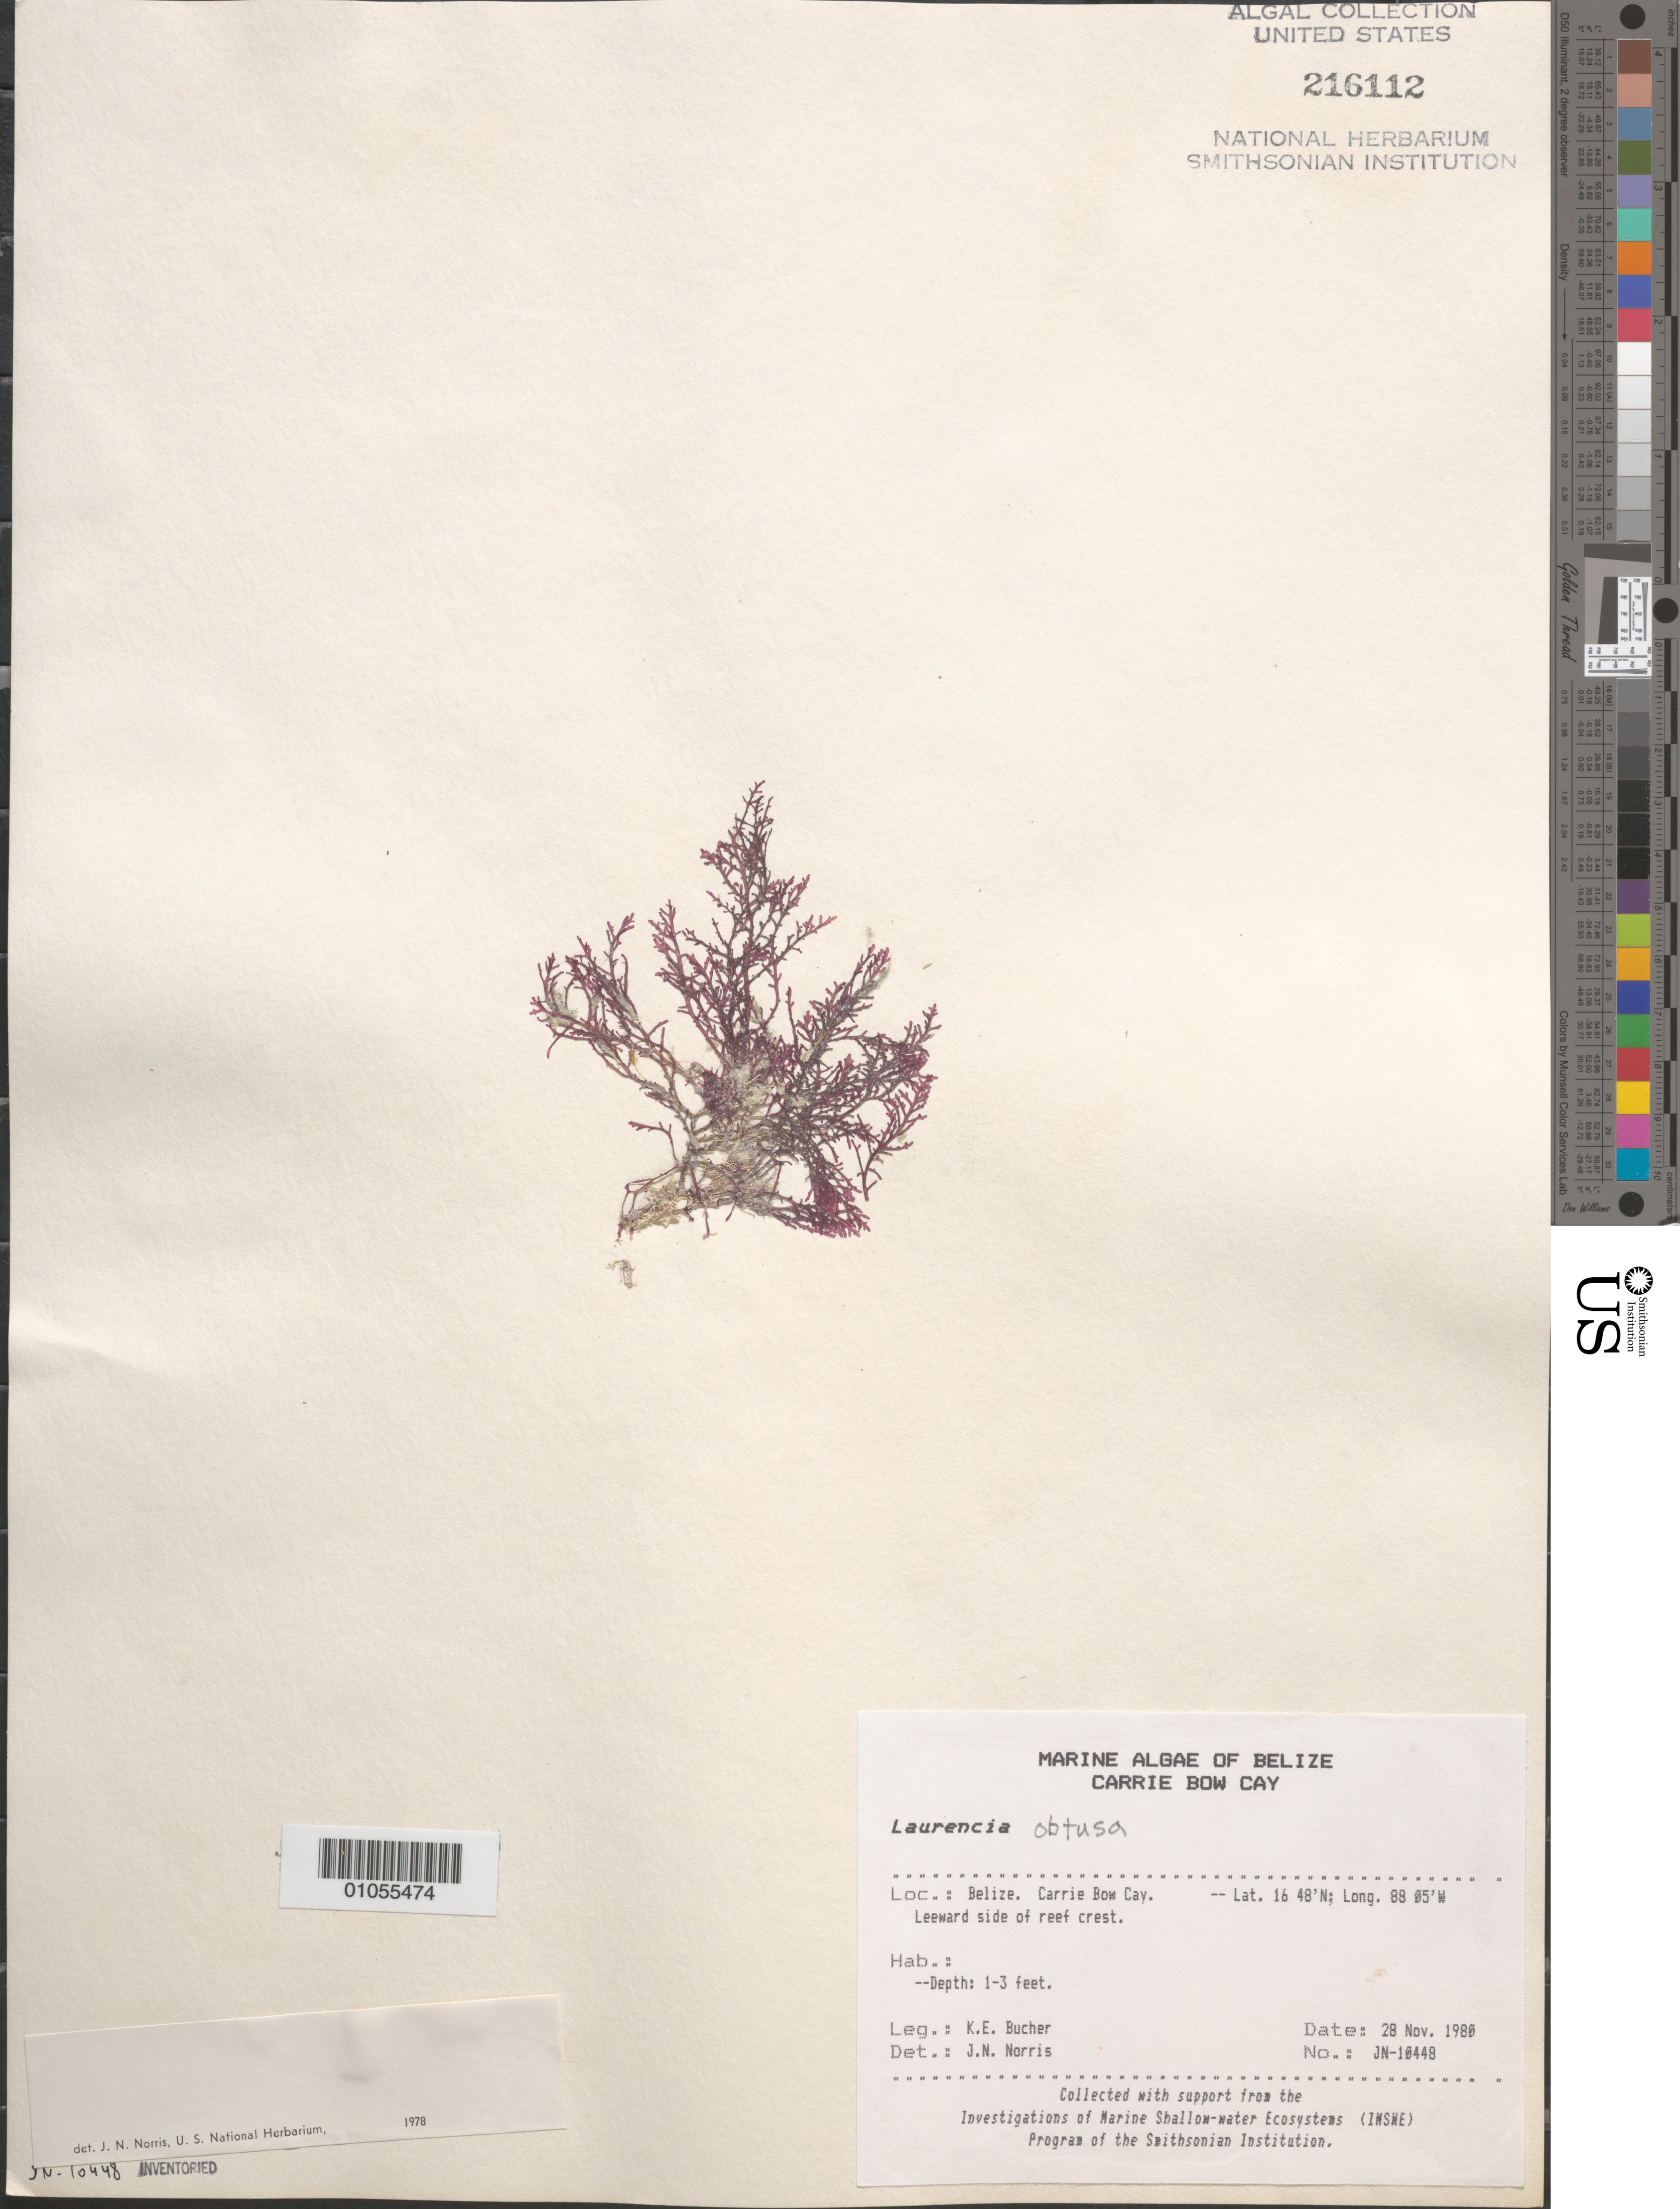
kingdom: Plantae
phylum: Rhodophyta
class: Florideophyceae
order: Ceramiales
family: Rhodomelaceae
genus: Laurencia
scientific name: Laurencia obtusa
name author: (Huds.) J.V.Lamouroux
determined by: Norris, James N.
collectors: K. E. Bucher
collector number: JN-10448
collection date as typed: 28 Nov 1980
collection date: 1980-11-28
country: Belize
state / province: Stann Creek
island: Carrie Bow Cay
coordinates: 16 48'N, 88 05'W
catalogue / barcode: US 216112